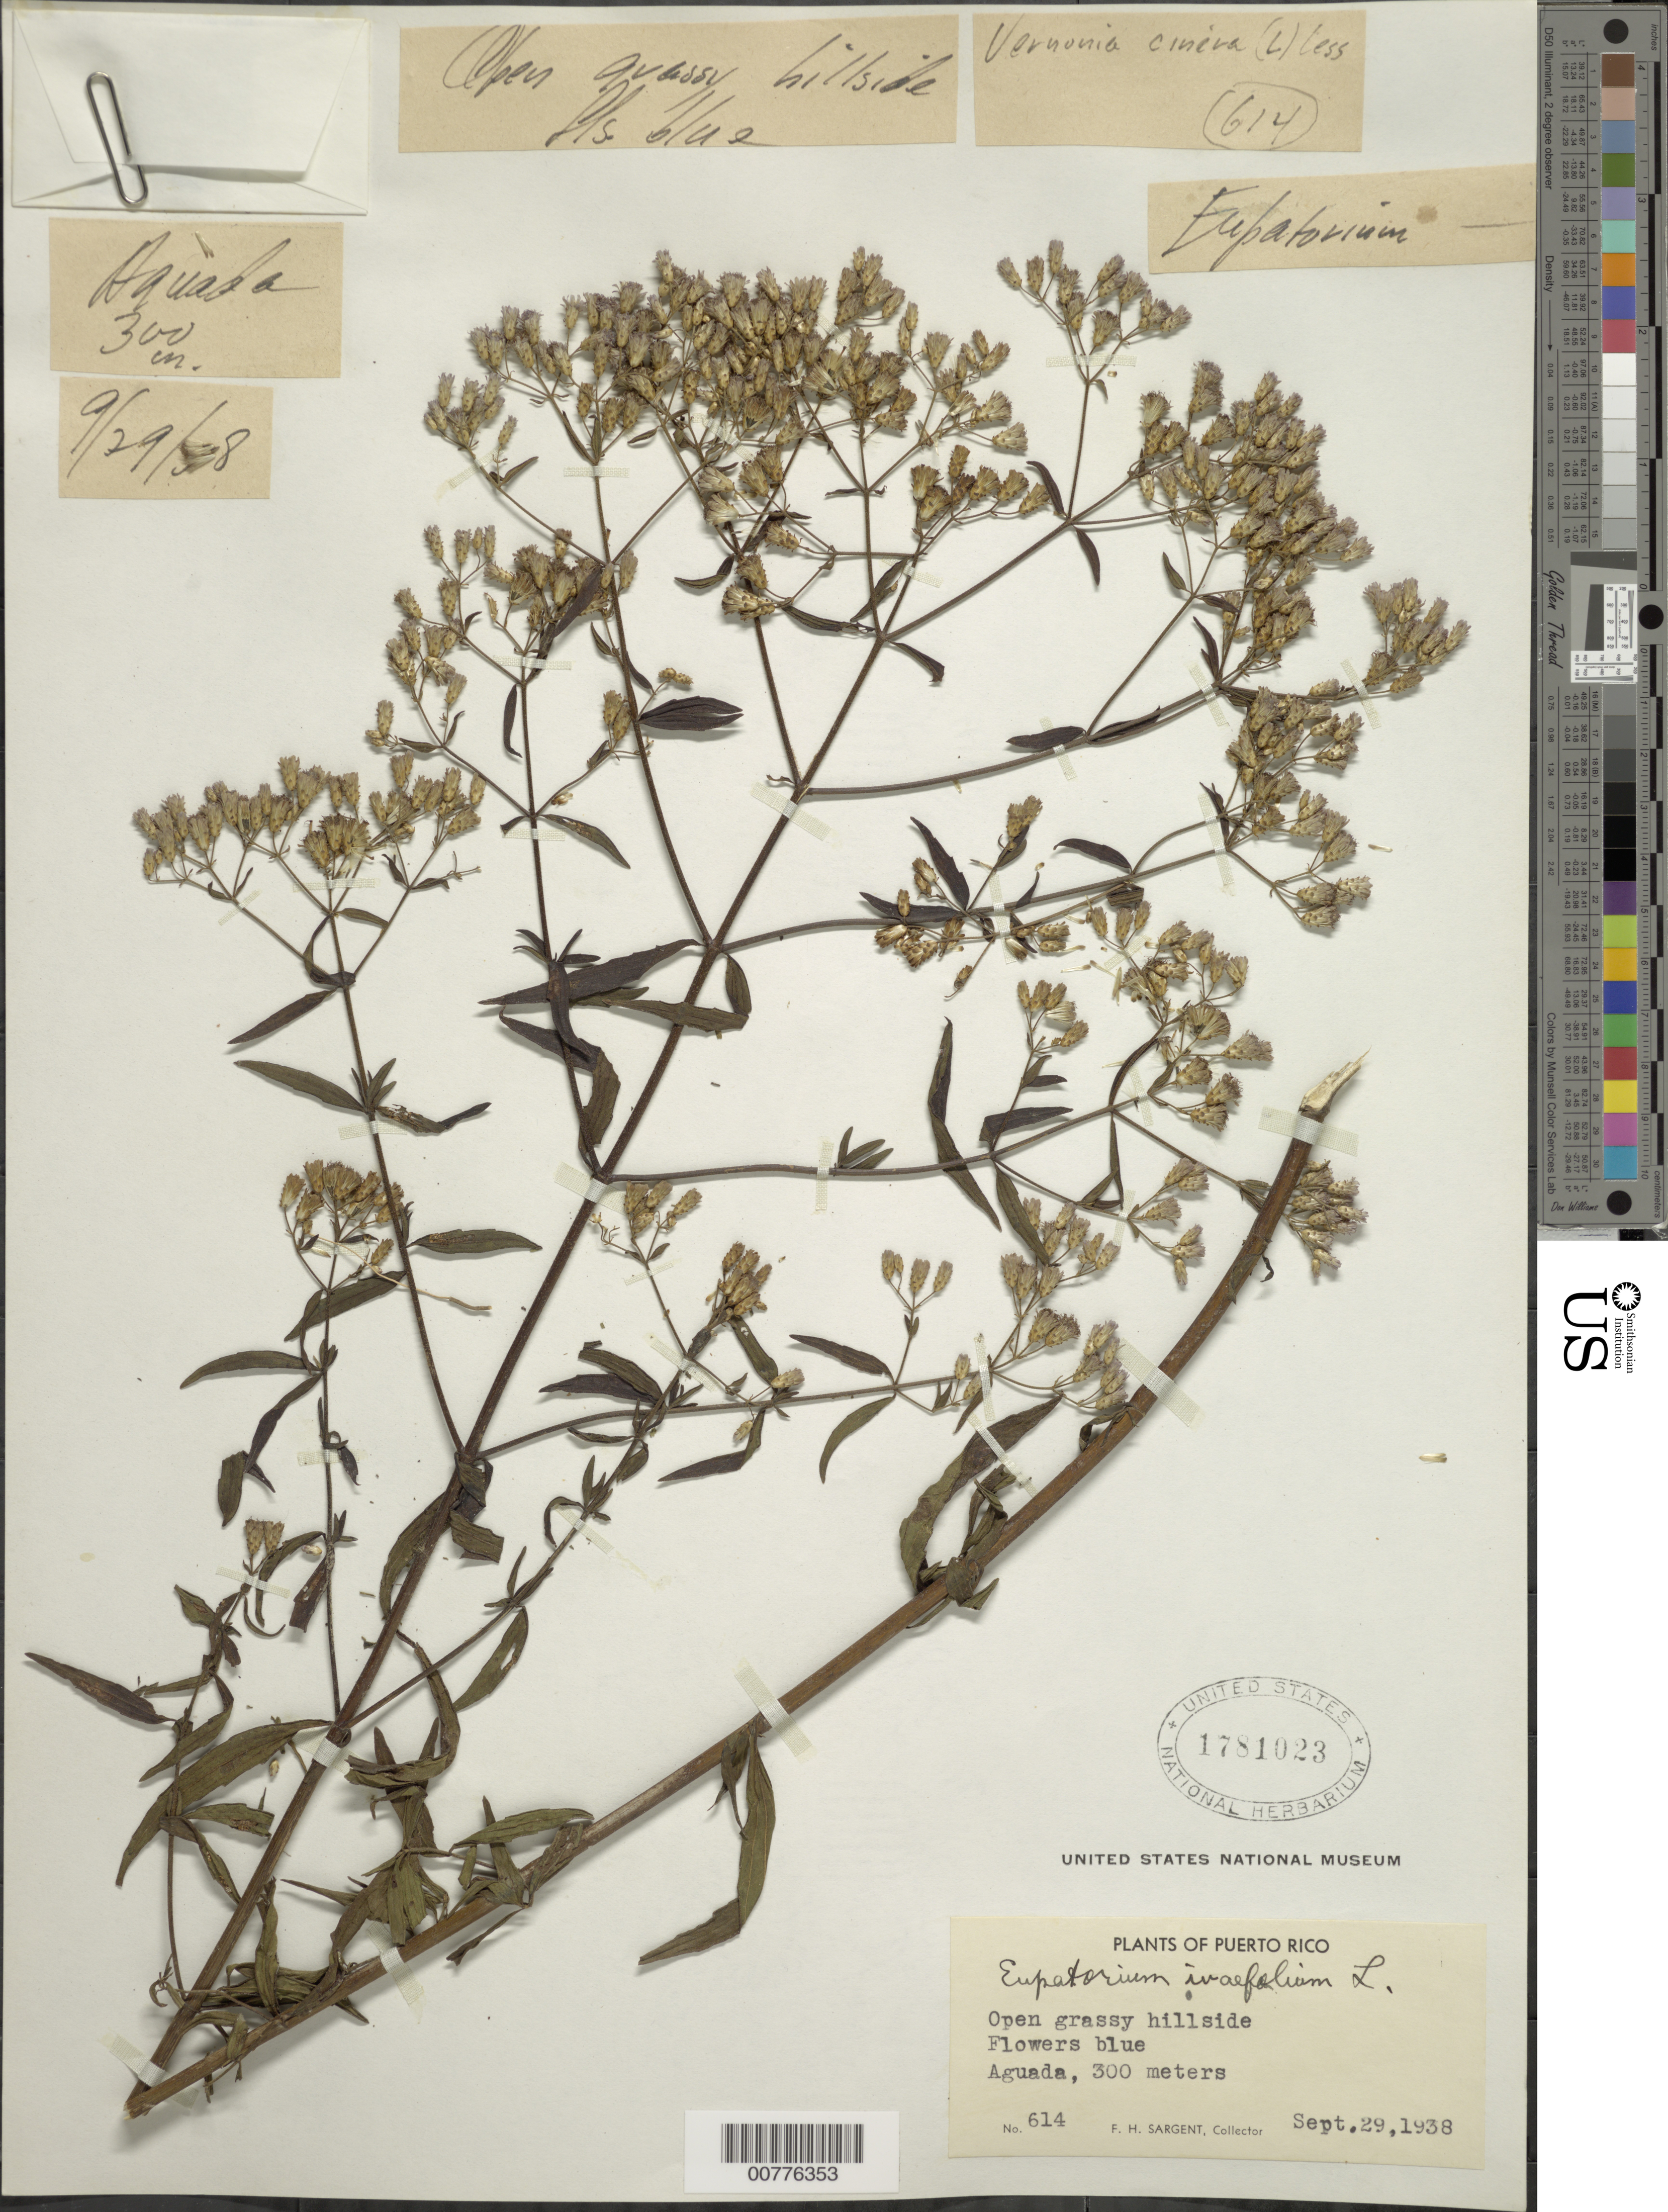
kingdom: Plantae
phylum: Tracheophyta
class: Magnoliopsida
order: Asterales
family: Asteraceae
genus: Chromolaena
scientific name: Chromolaena ivaefolia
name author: (L.) R.M. King & H. Rob.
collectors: F. H. Sargent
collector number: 614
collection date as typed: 29 Sep 1938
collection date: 1938-09-29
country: Puerto Rico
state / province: Aguada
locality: Aguada, open grassy hillside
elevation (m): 300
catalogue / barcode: US 1781023